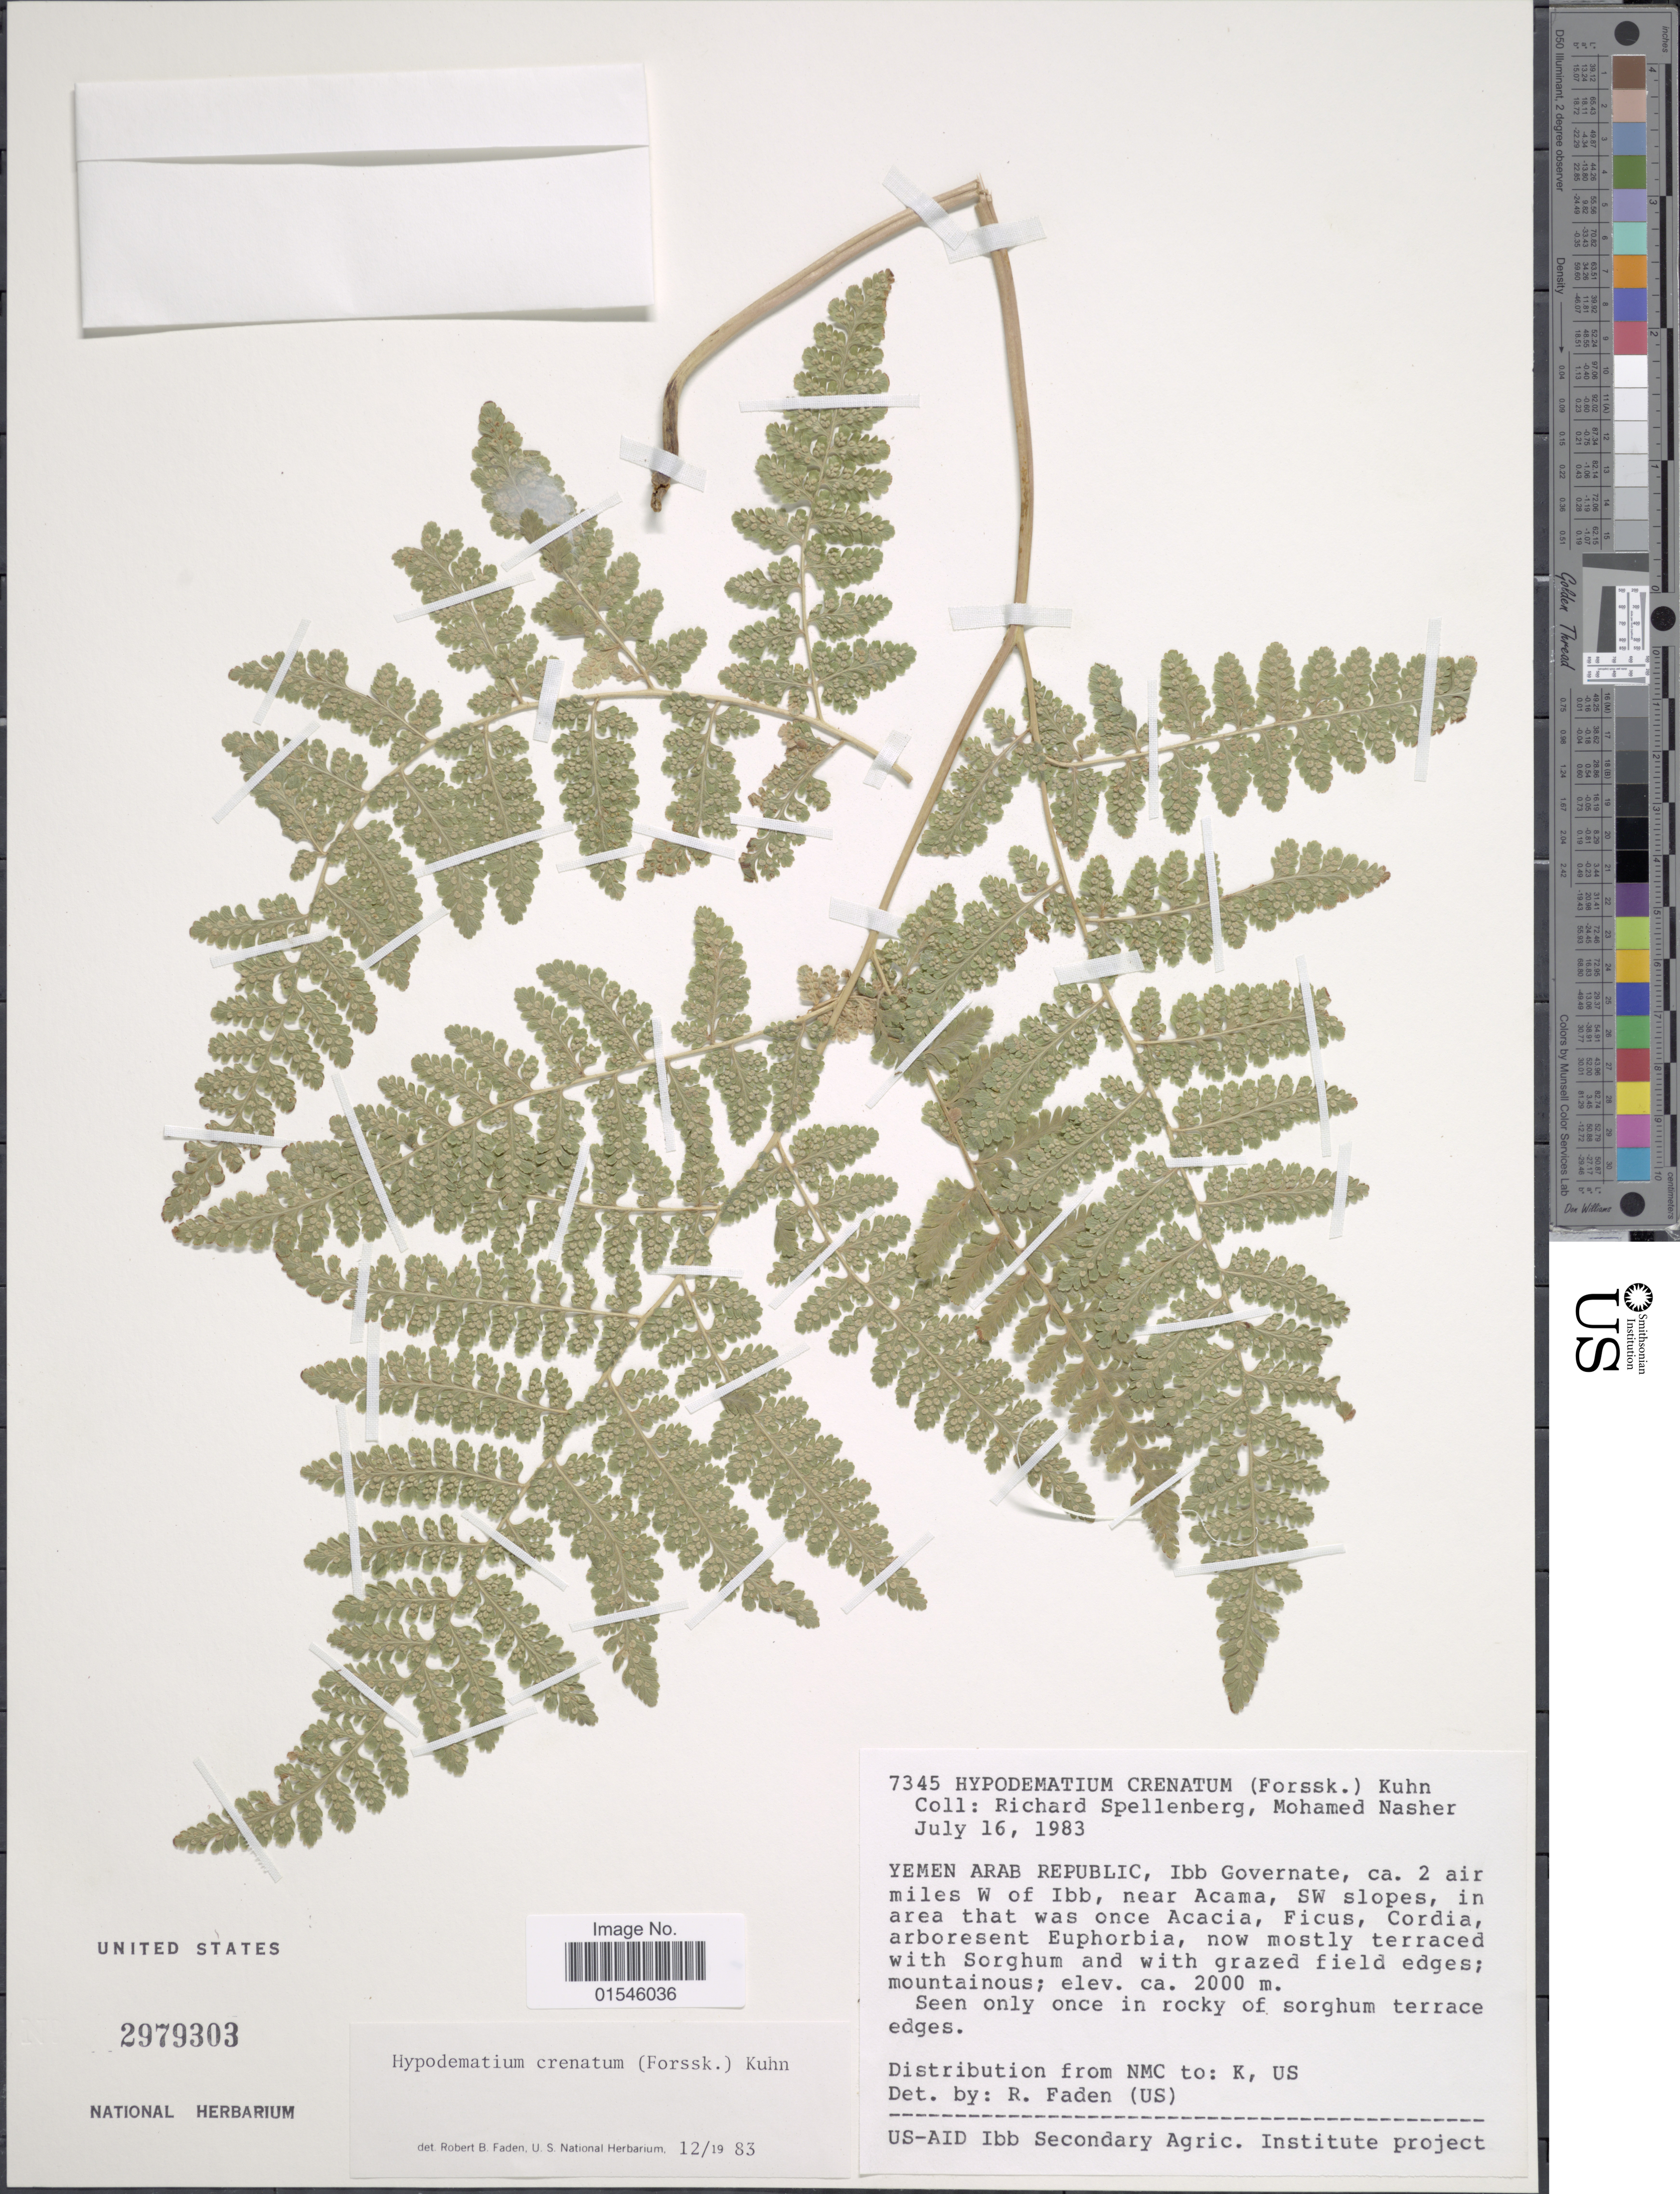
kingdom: Plantae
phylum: Tracheophyta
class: Polypodiopsida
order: Polypodiales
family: Hypodematiaceae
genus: Hypodematium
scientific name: Hypodematium crenatum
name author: (Forssk.) Kuhn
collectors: R. Spellenberg & M. Nasher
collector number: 7345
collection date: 1983-07-16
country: Yemen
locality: Yemen Arab Republic, Ibb Governate, ca. 2 air miles W of Ibb, near Acama, Ficos, Cordia, arboresent Euphoria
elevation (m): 2000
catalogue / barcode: US 2979303